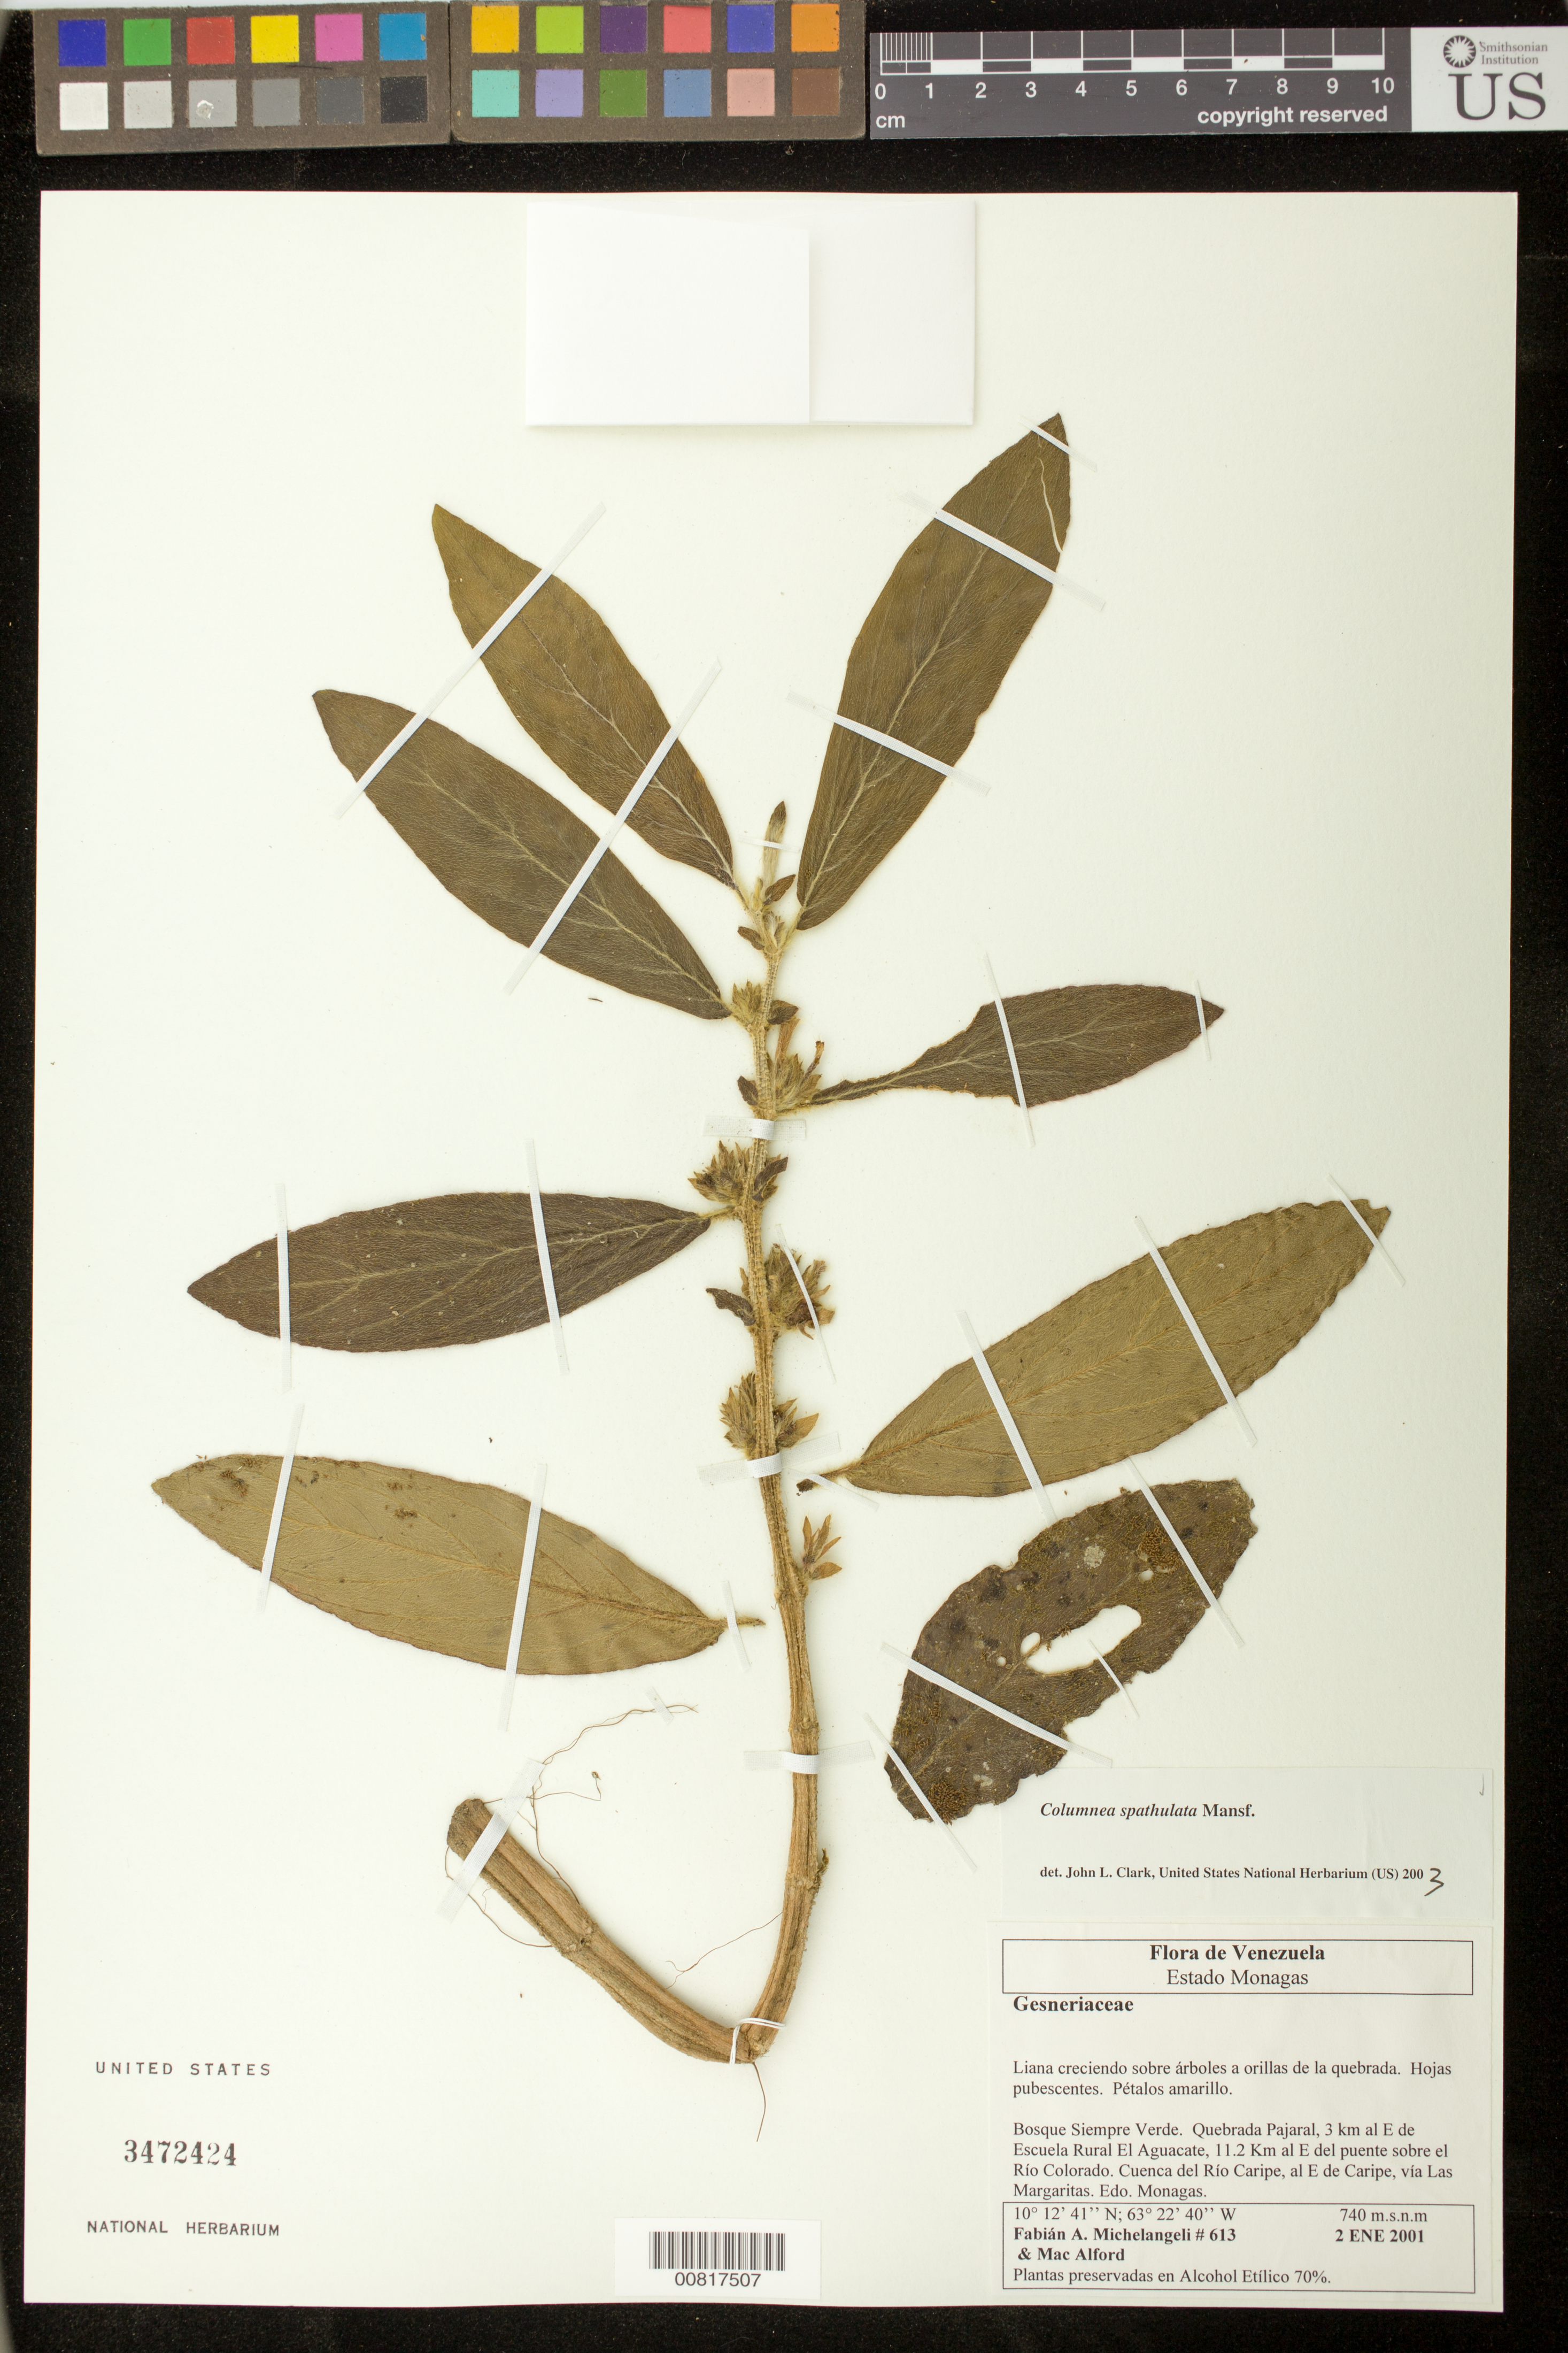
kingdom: Plantae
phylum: Tracheophyta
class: Magnoliopsida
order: Lamiales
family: Gesneriaceae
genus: Columnea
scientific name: Columnea spathulata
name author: Mansf.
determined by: Clark, J. L., (SEL), The Marie Selby Botanical Garden (UNITED STATES)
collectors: F. A. Michelangeli & M. Alford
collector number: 613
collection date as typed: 02 Jan 2001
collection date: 2001-01-02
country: Venezuela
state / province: Monagas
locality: Quebrada Pajaral, 3 km al E de Escuela Rural El Agaucate, 11. 2 km al E del puente sobre el Río Colorado. Cuenca del Río Caripe, al E de Caripe, vía Las Margaritas. Edo. Monagas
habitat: Bosque siempre verde.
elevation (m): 740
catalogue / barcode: US 3472424